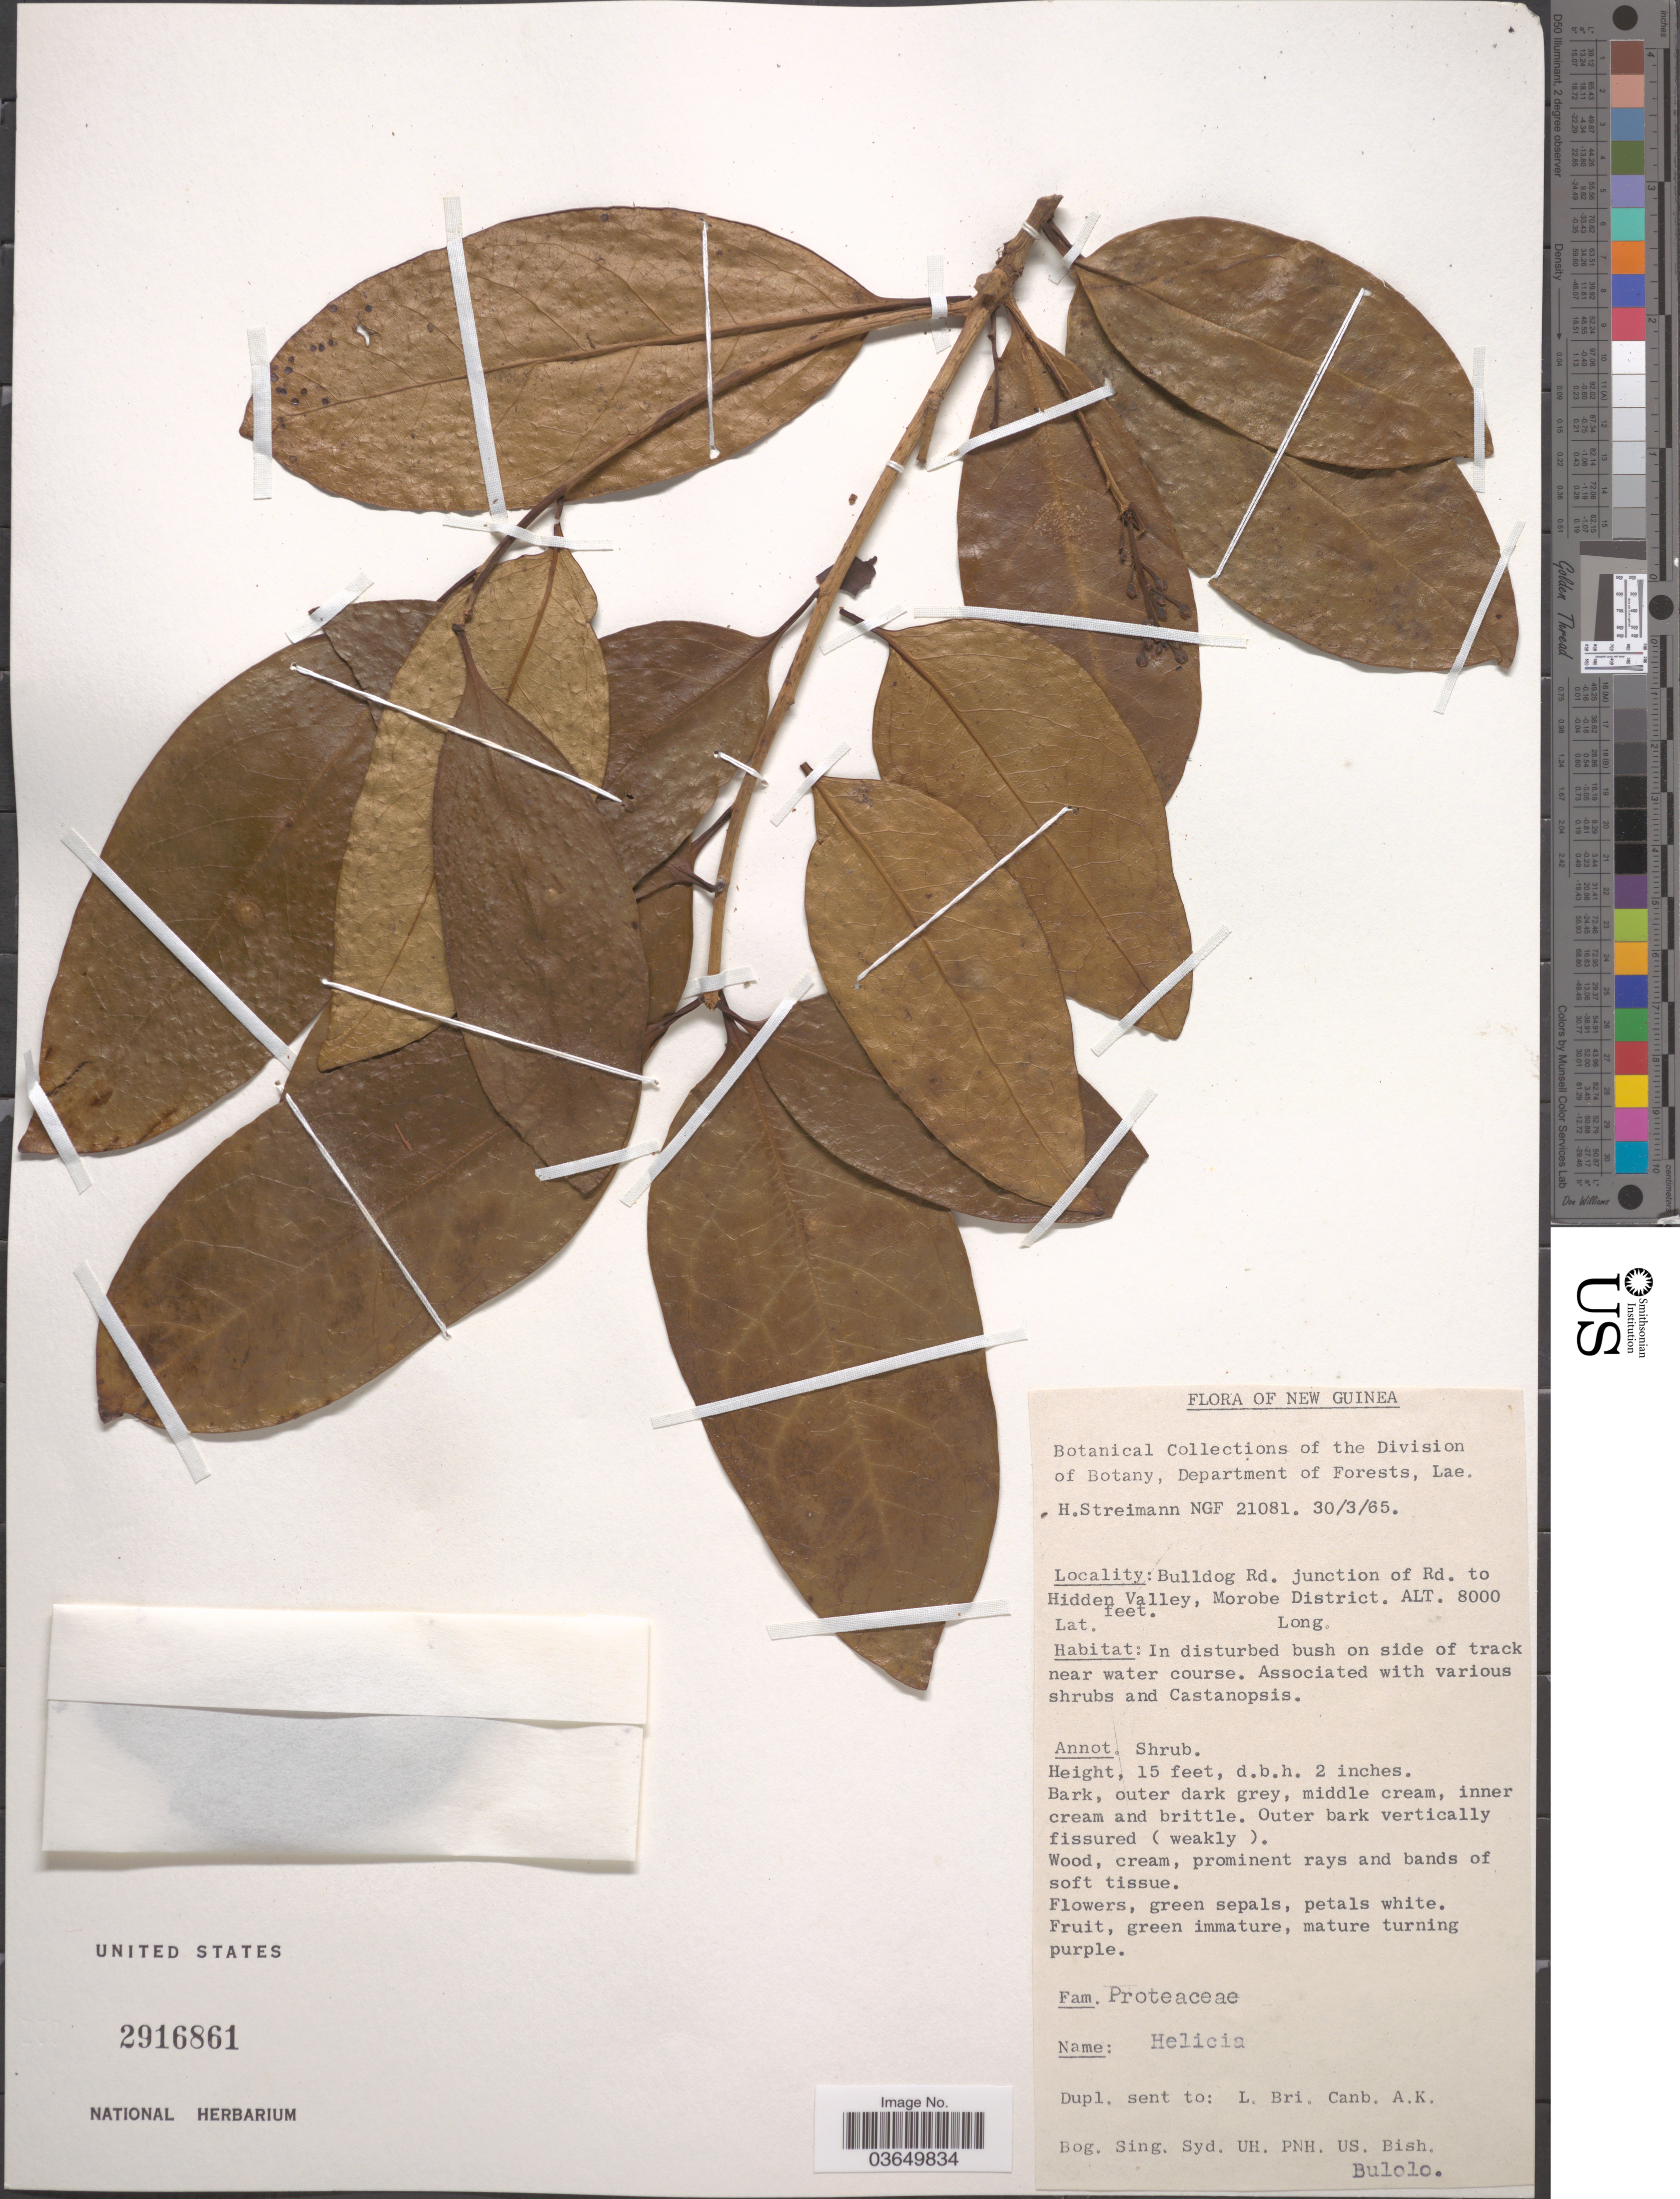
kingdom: Plantae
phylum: Tracheophyta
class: Magnoliopsida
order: Proteales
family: Proteaceae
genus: Helicia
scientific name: Helicia sp.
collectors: H. Streimann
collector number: NGF 21081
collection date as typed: Transcribed d/m/y: 30/3/65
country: Papua New Guinea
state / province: Morobe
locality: New Guinea. Bulldog Rd. junction of Rd. to Hidden Valley, Morobe District.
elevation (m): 2438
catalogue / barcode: US 2916861